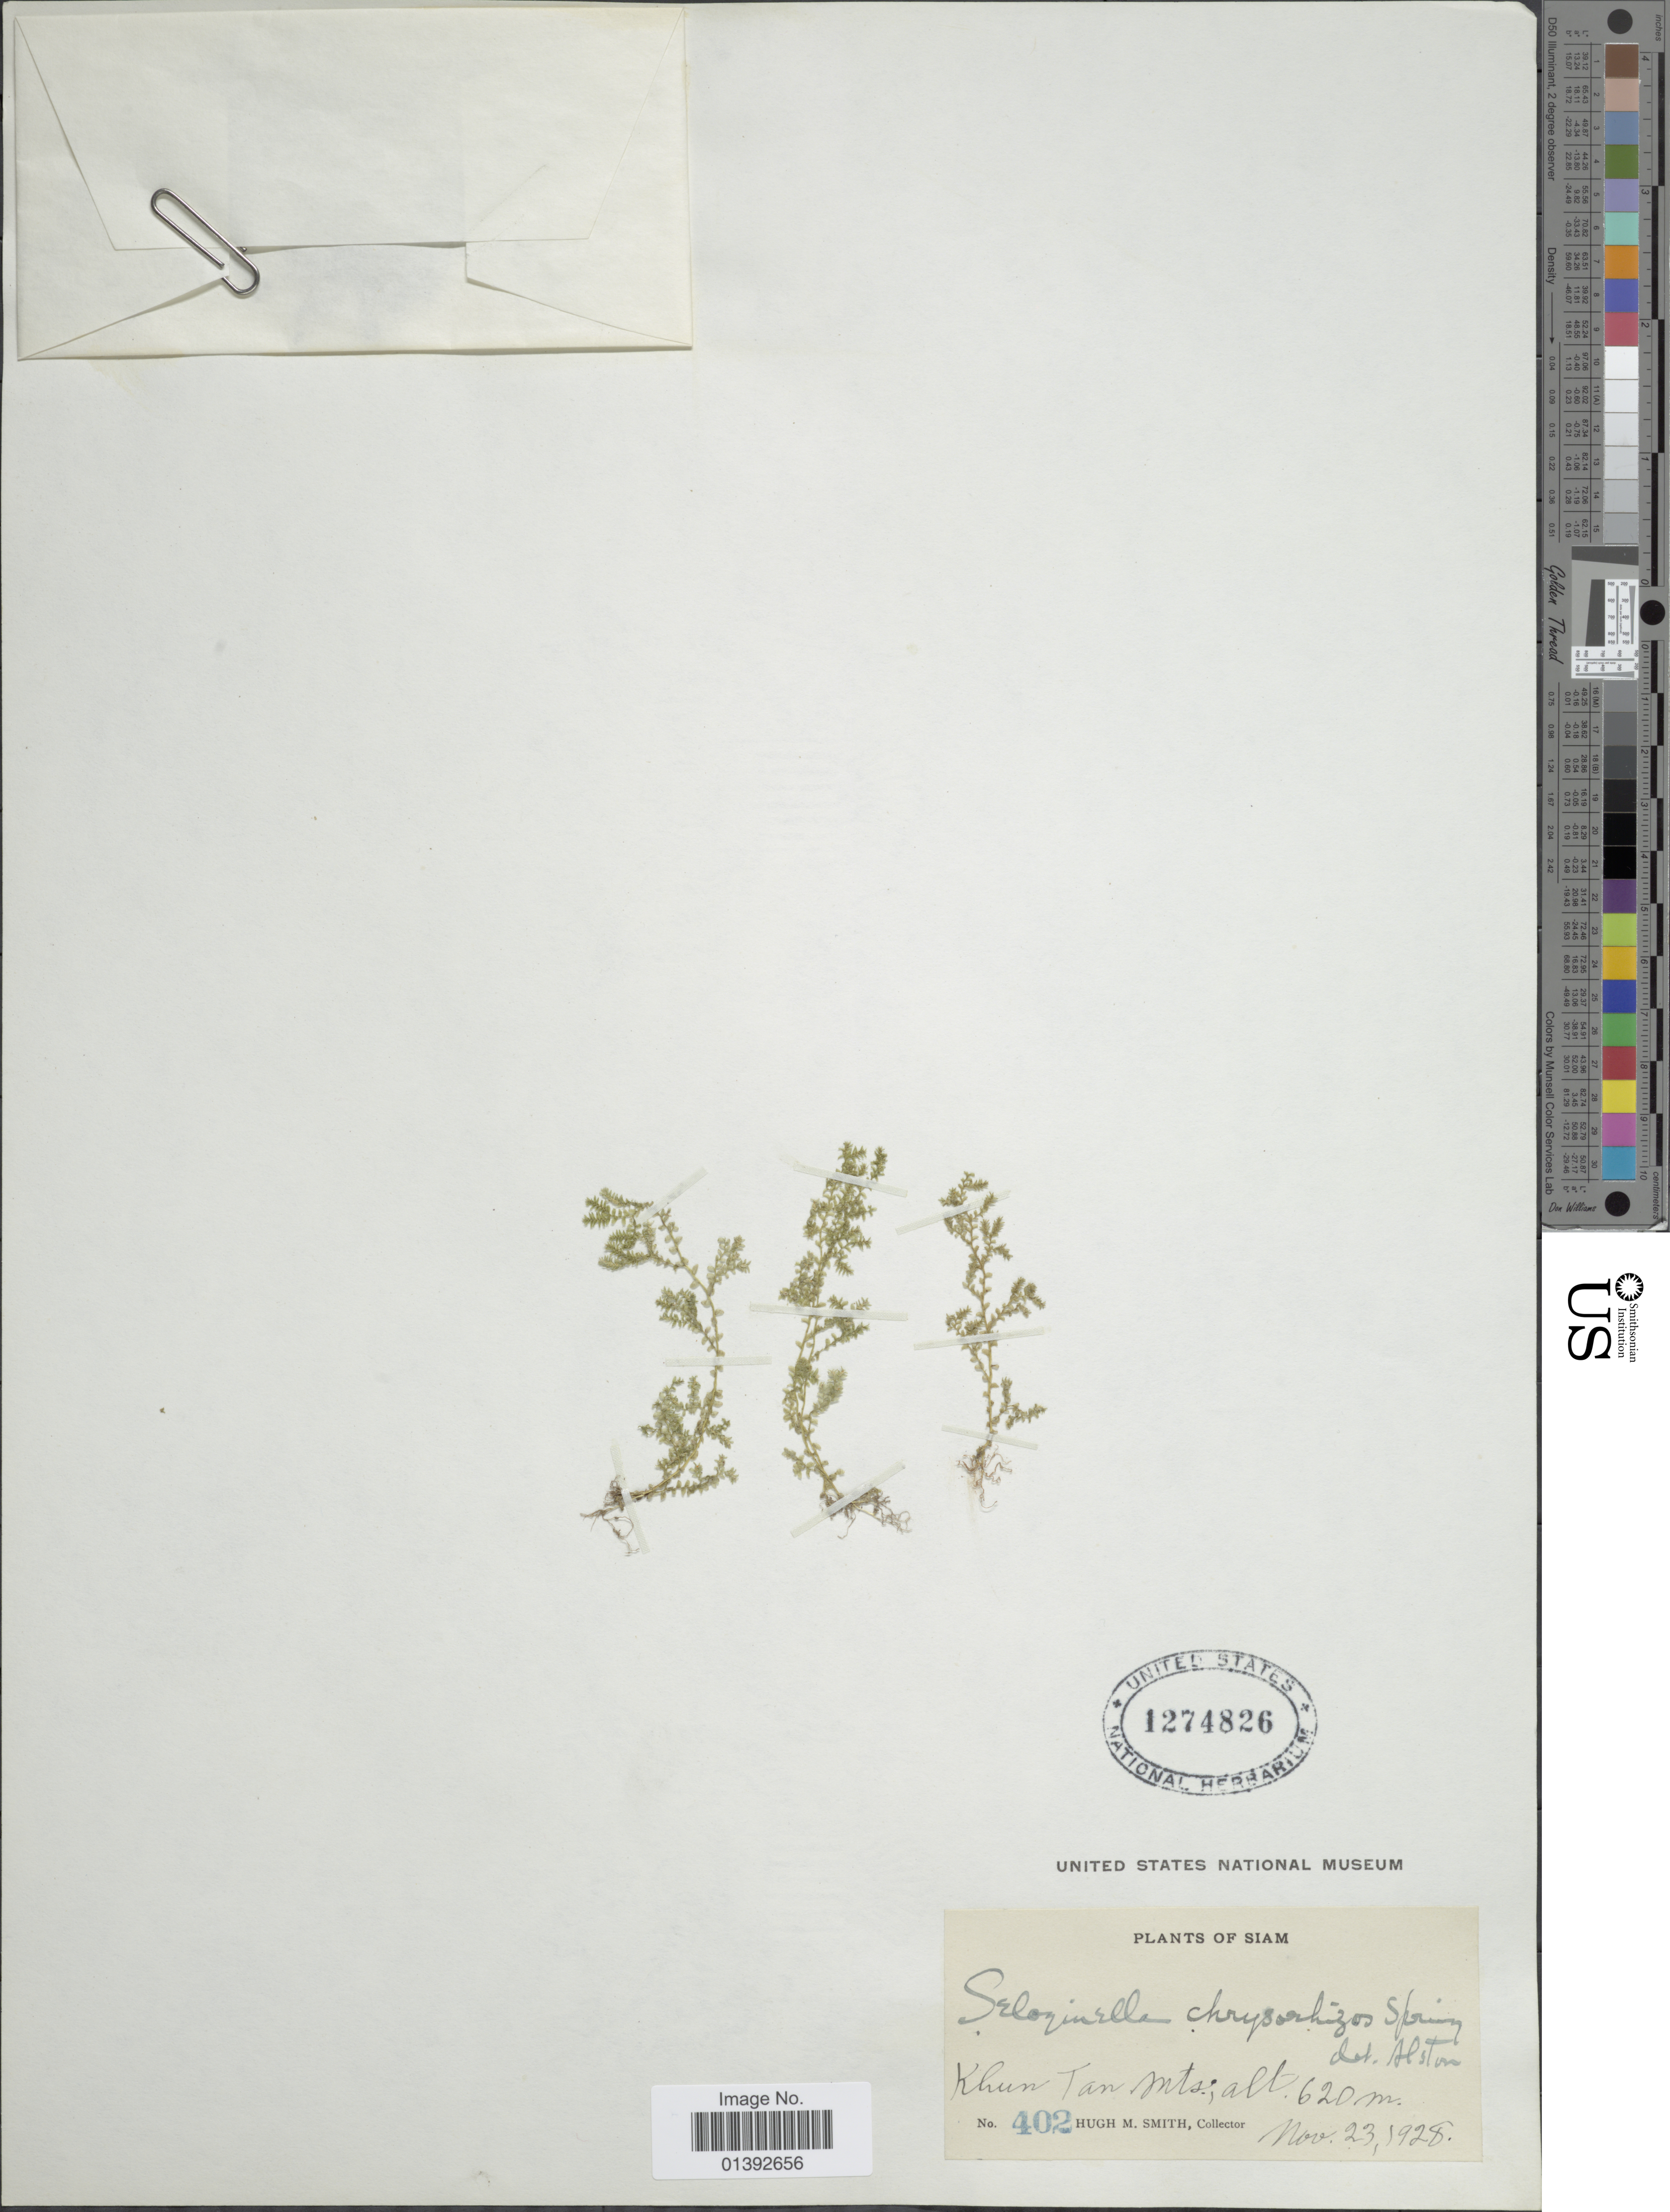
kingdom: Plantae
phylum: Tracheophyta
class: Lycopodiopsida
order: Selaginellales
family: Selaginellaceae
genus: Selaginella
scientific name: Selaginella chrysorrhizos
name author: Spring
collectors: H. M. Smith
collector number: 402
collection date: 1928-11-23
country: Thailand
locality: Siam, Khun Tan Mts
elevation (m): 620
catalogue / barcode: US 1274826